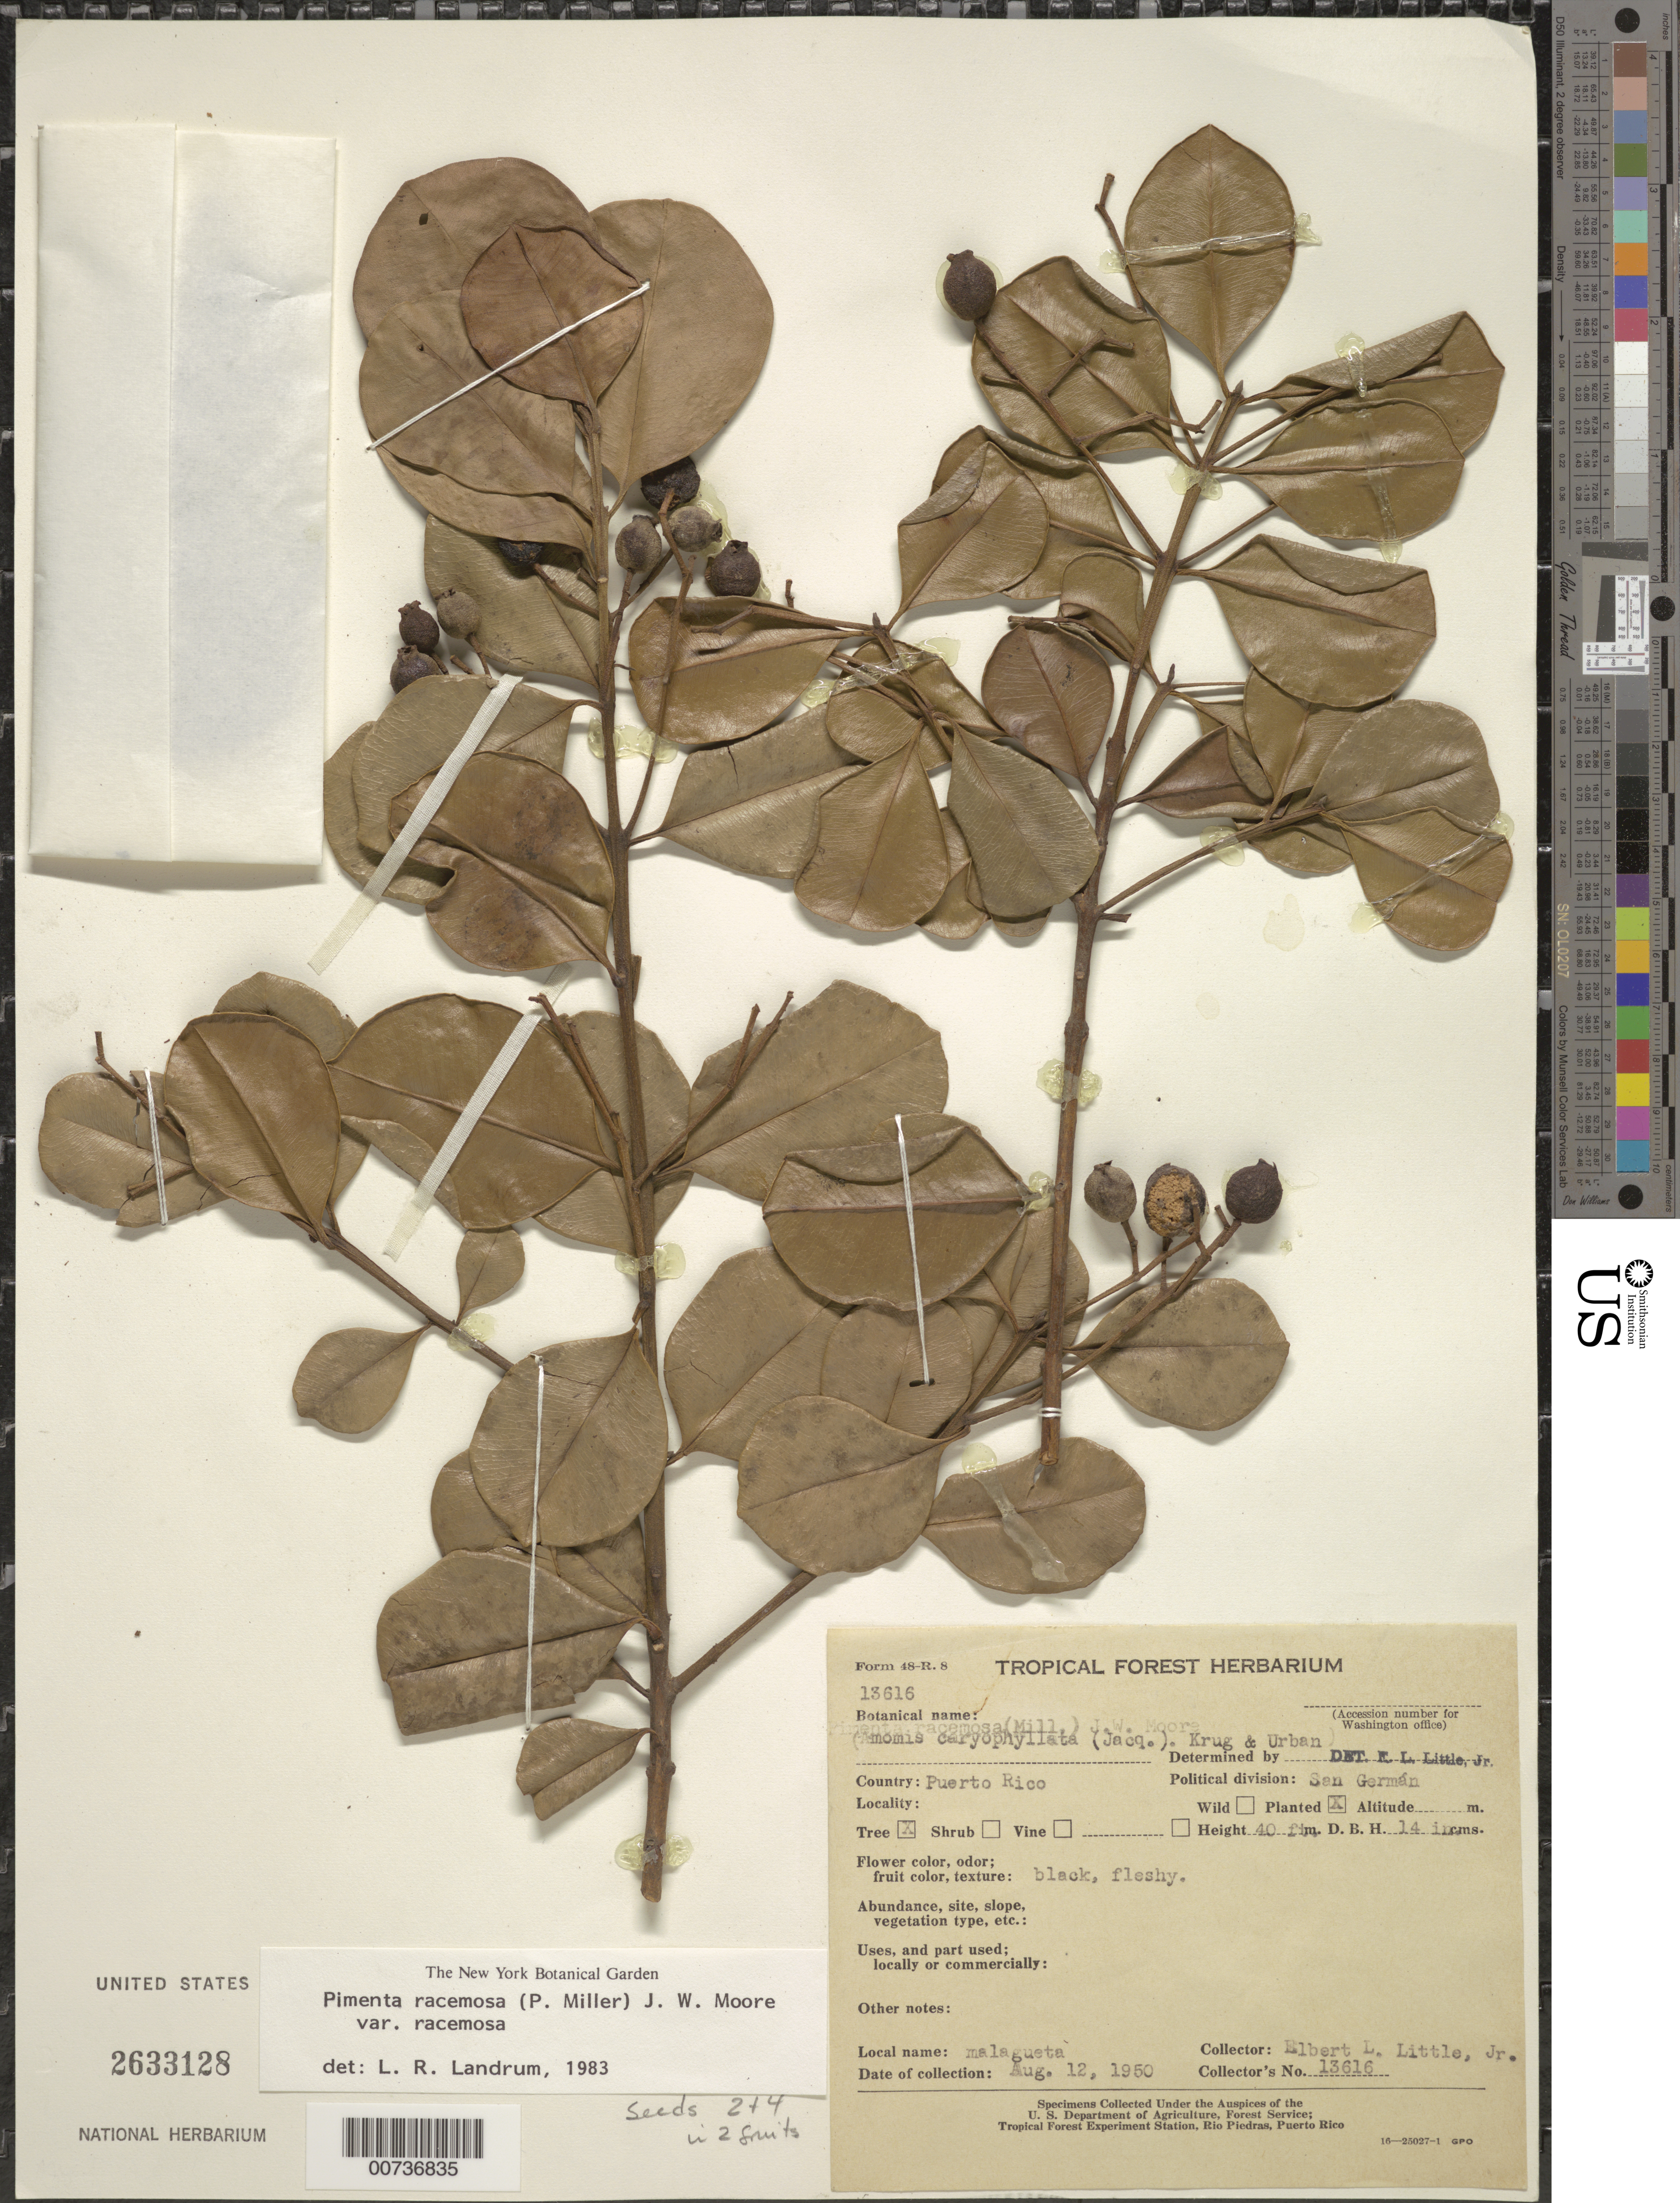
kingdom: Plantae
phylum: Tracheophyta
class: Magnoliopsida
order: Myrtales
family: Myrtaceae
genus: Pimenta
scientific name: Pimenta racemosa var. racemosa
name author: (Mill.) J.W. Moore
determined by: Landrum, L. R.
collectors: E. L. Little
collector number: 13616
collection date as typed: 12 Aug 1950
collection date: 1950-08-12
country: Puerto Rico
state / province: San Germán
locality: San Germán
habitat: Planted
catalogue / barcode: US 2633128